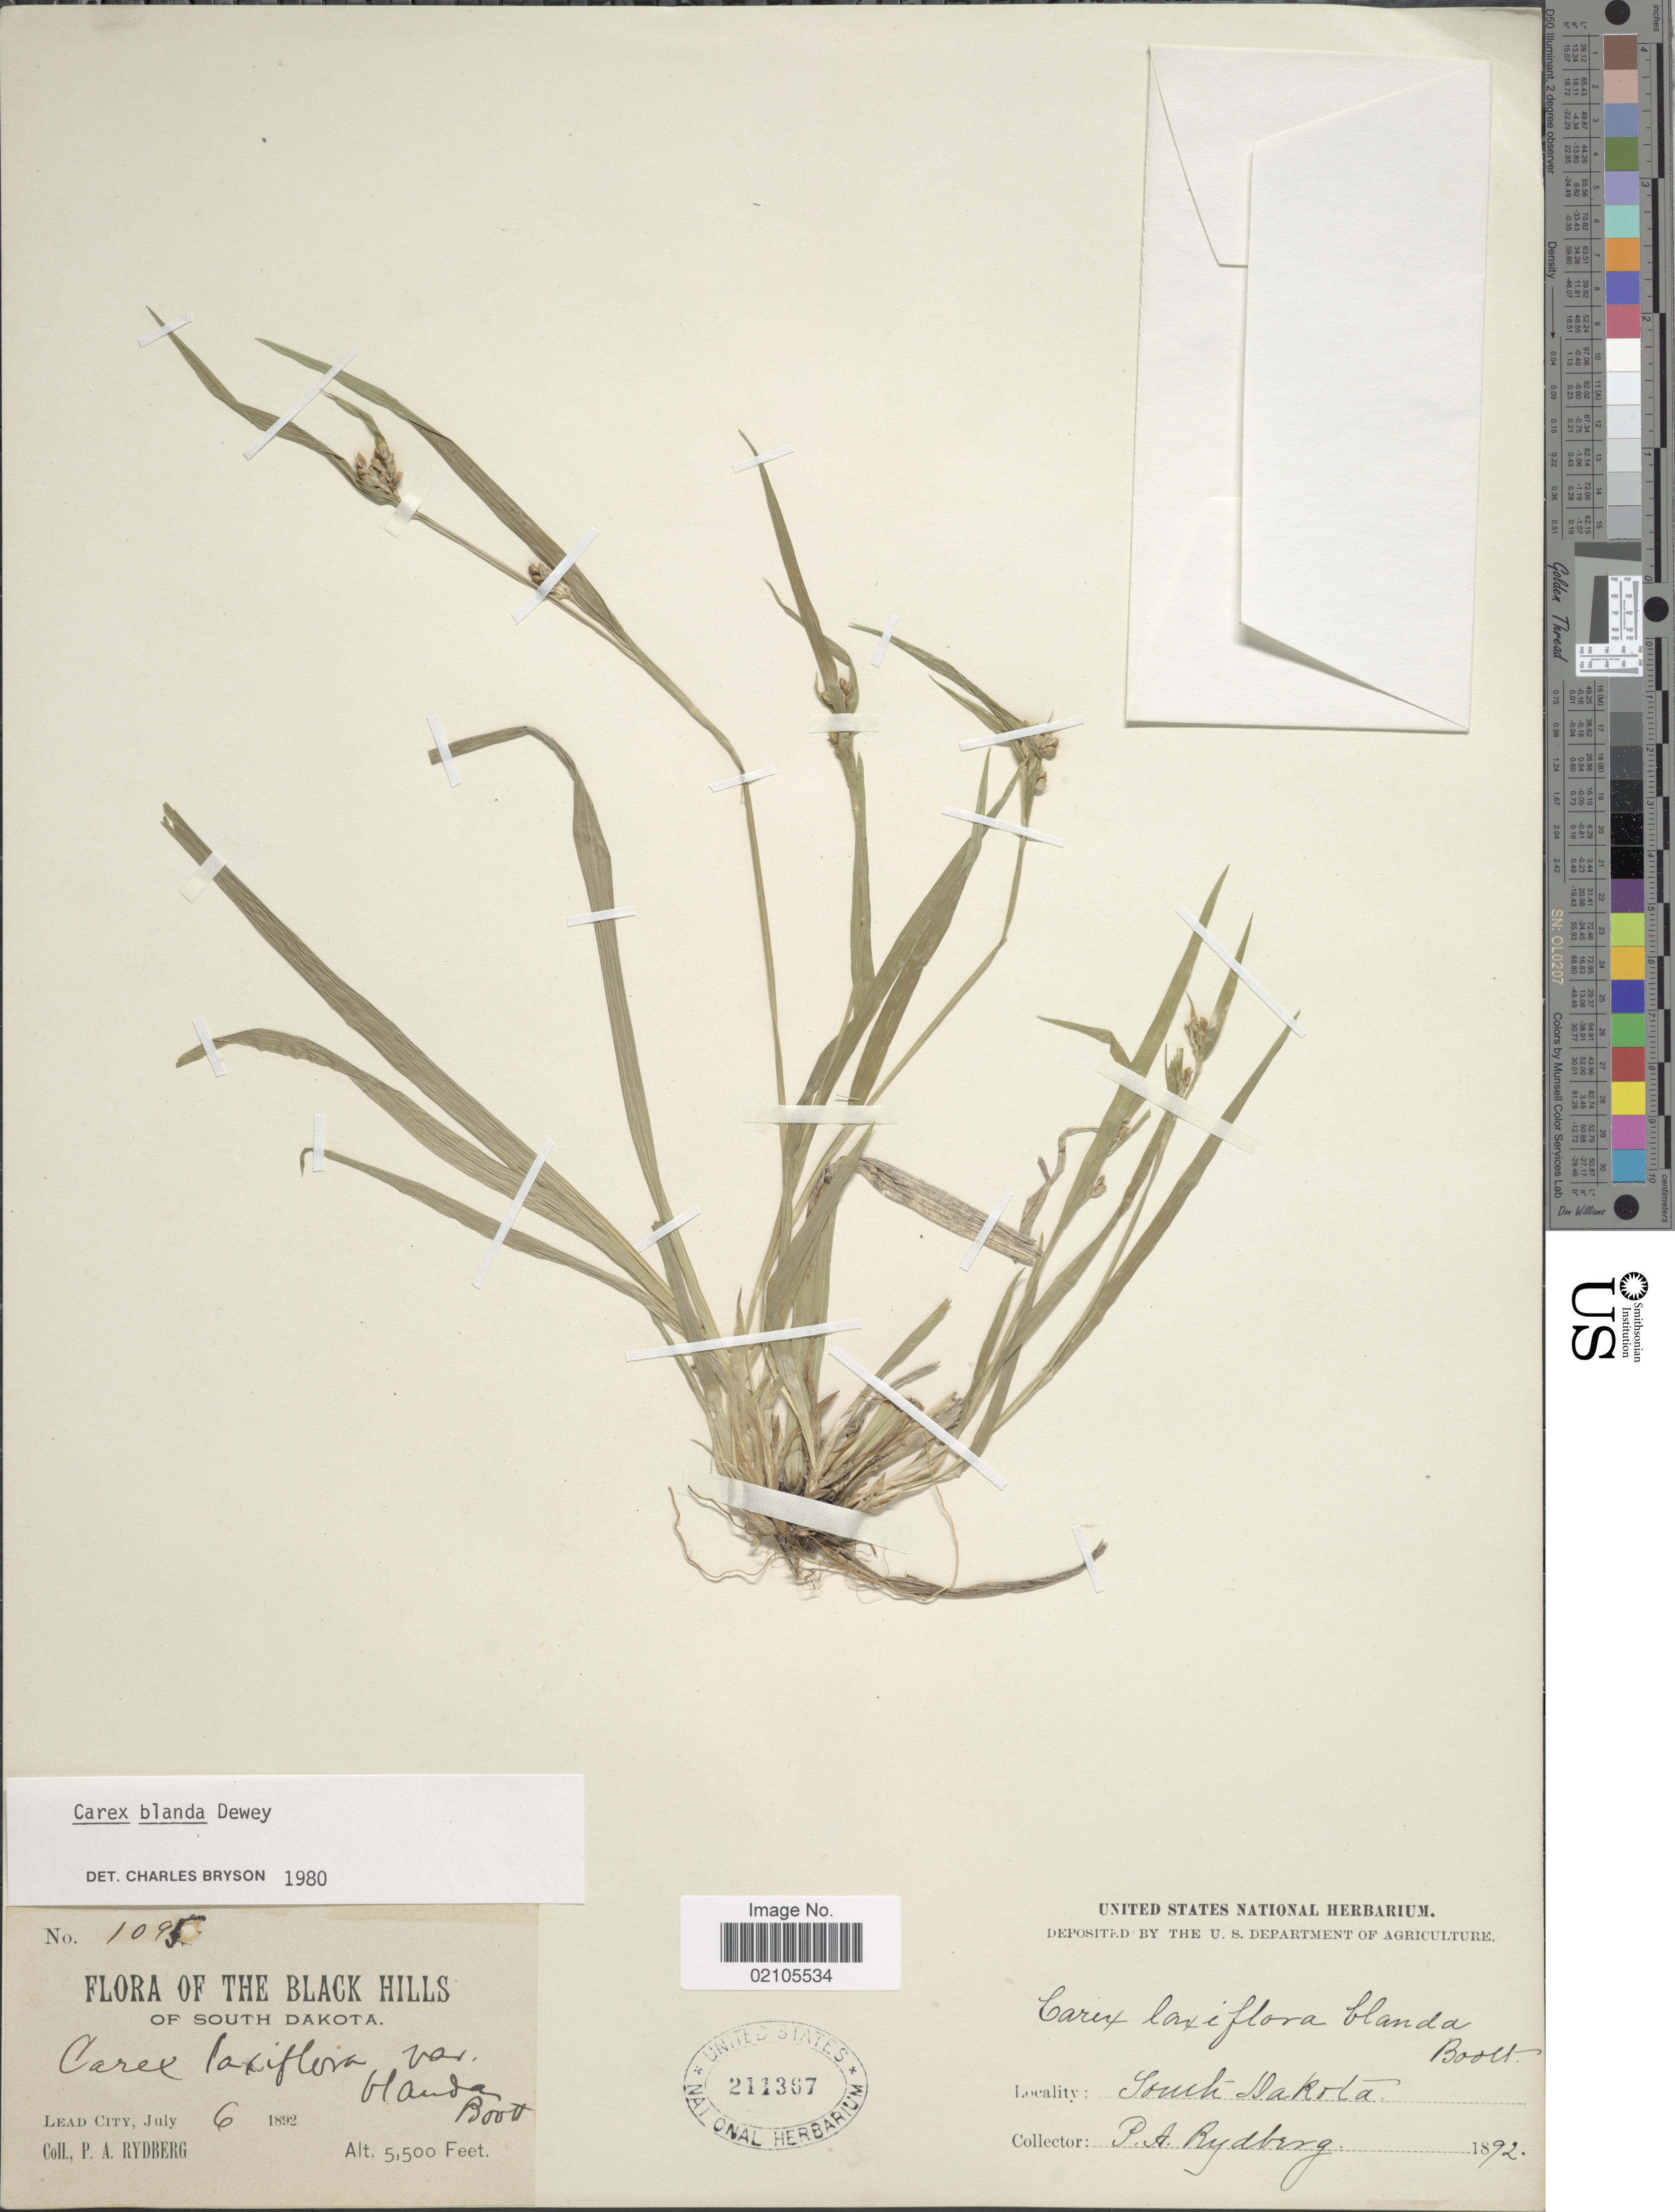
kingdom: Plantae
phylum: Tracheophyta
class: Liliopsida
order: Poales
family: Cyperaceae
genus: Carex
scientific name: Carex blanda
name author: Dewey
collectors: P. A. Rydberg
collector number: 1095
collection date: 1892-07-06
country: United States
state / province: South Dakota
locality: The Black Hills. Lead City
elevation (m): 1676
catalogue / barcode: US 211367